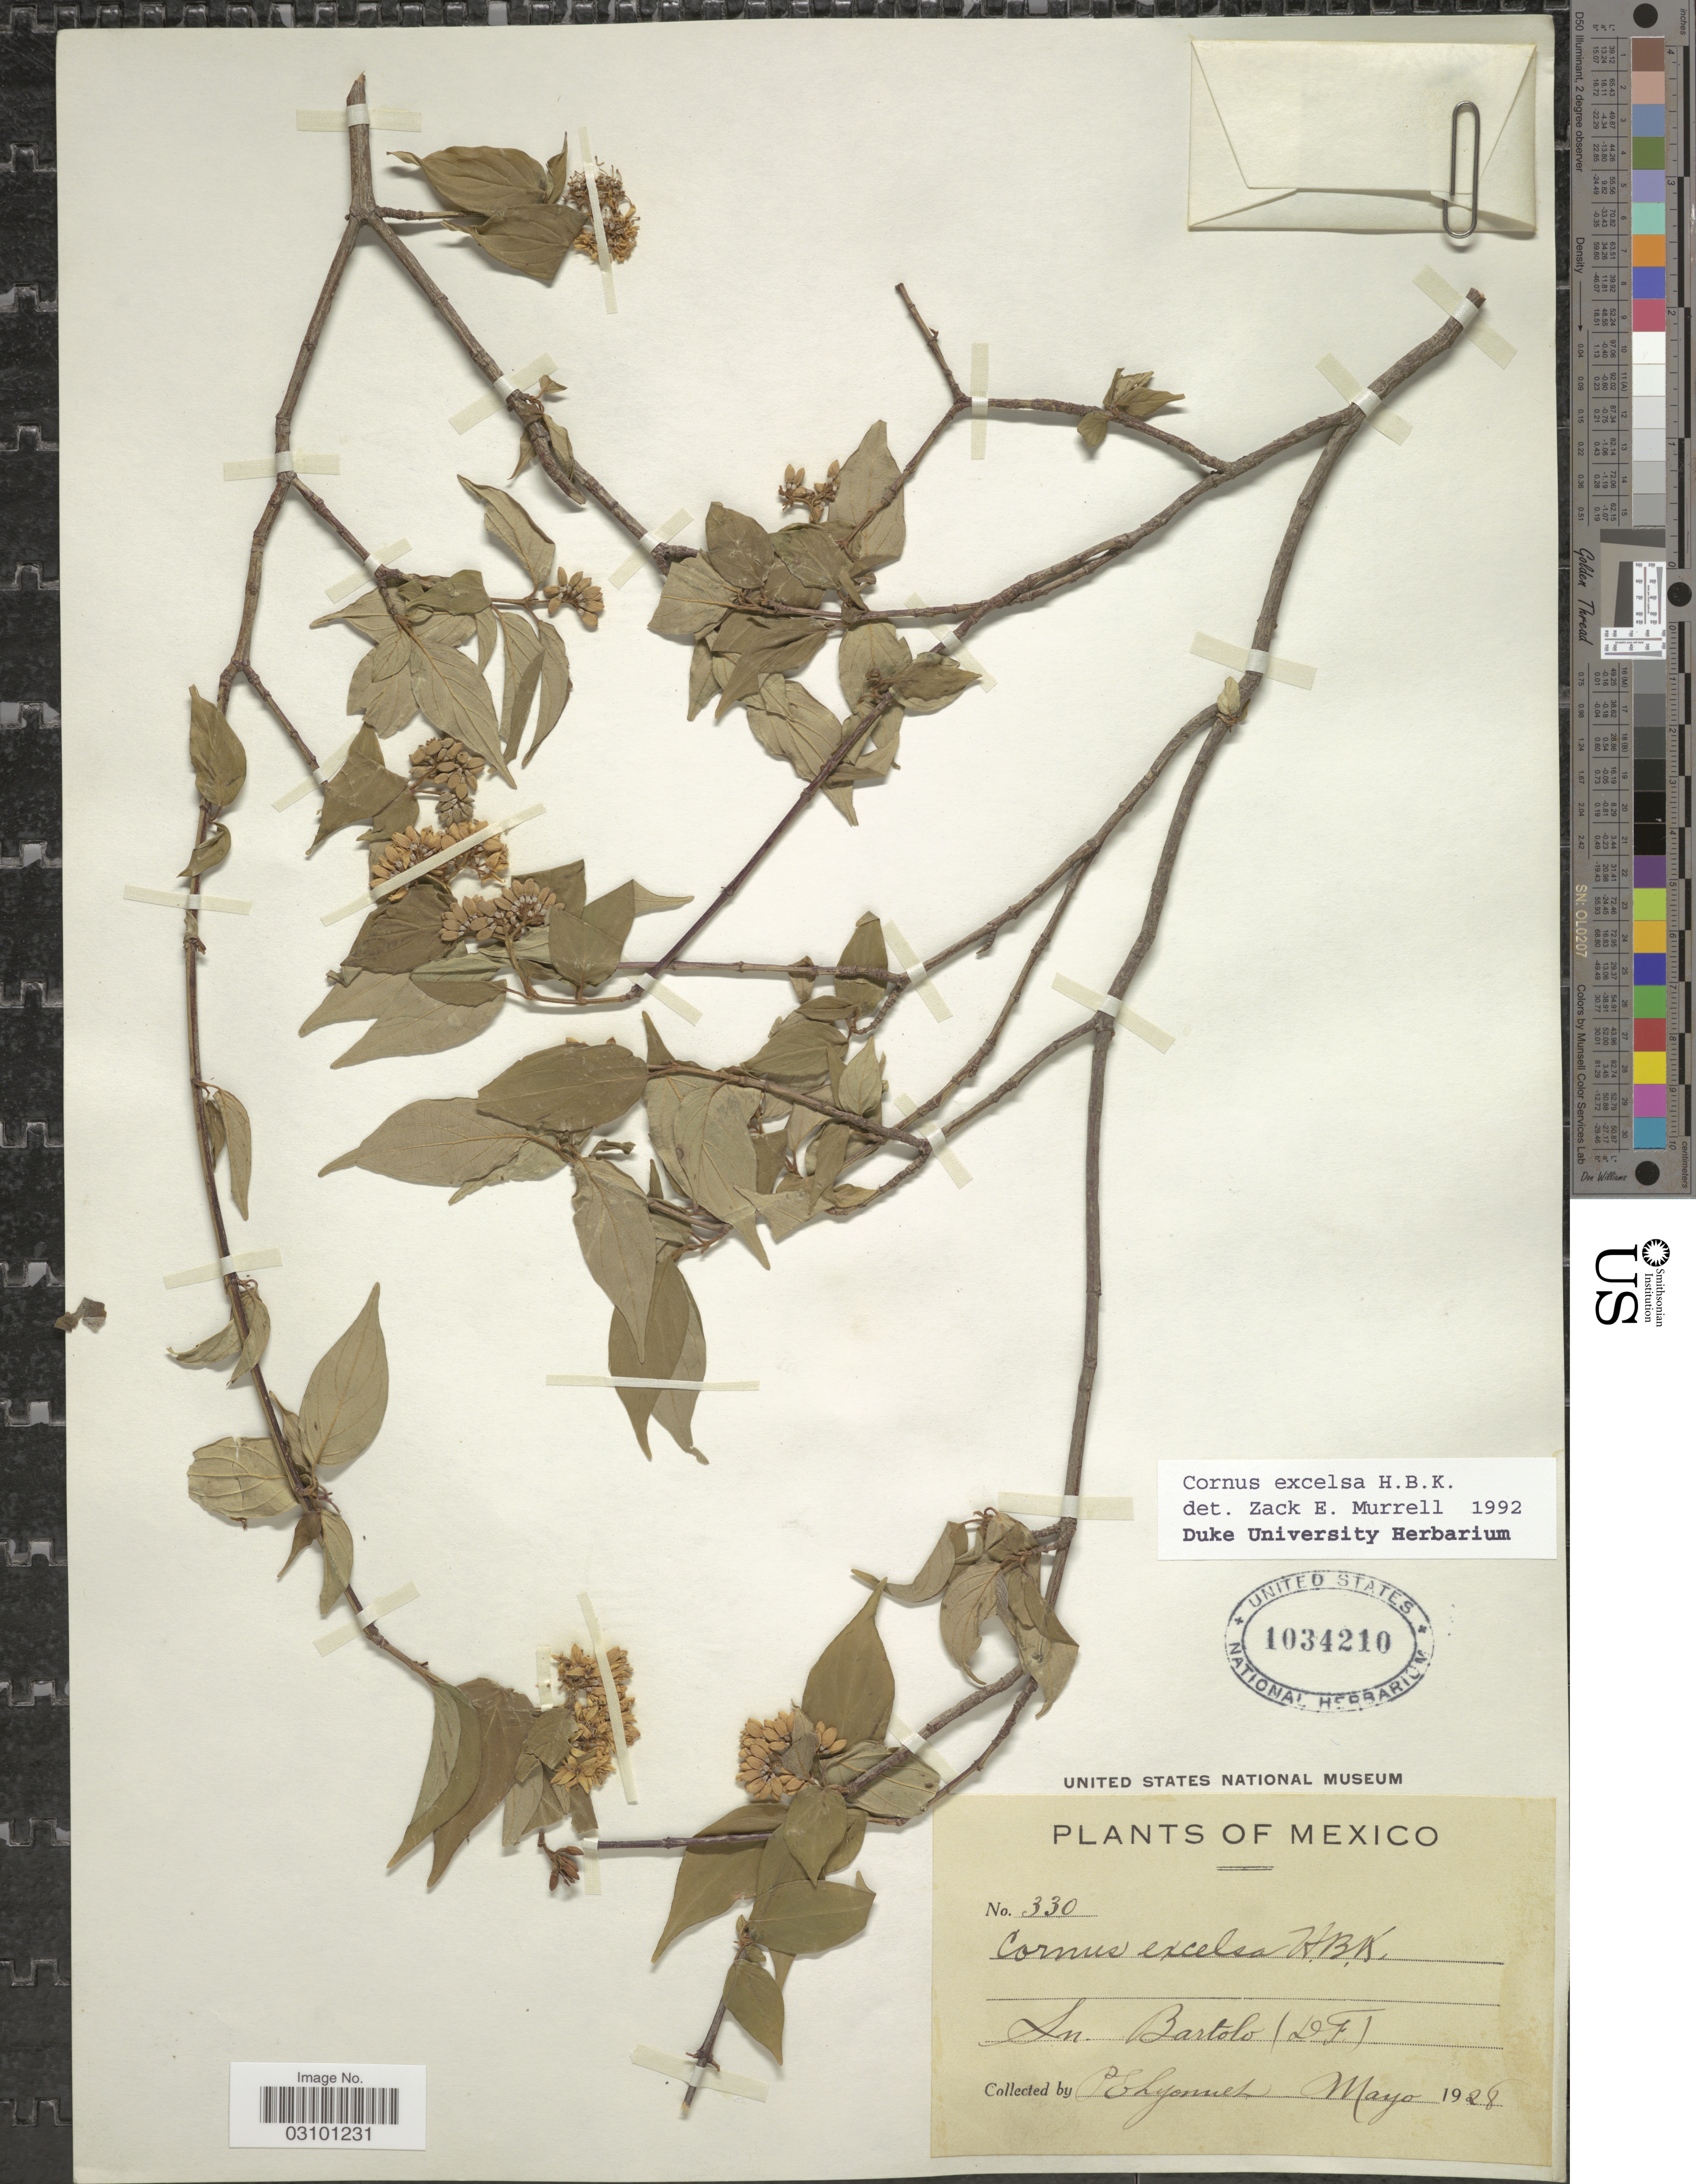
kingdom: Plantae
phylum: Tracheophyta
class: Magnoliopsida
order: Cornales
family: Cornaceae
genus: Cornus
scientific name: Cornus excelsa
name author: Kunth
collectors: E. Lyonnet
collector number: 330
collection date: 1928-05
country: Mexico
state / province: Distrito Federal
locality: Sn. Bartolo.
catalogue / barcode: US 1034210